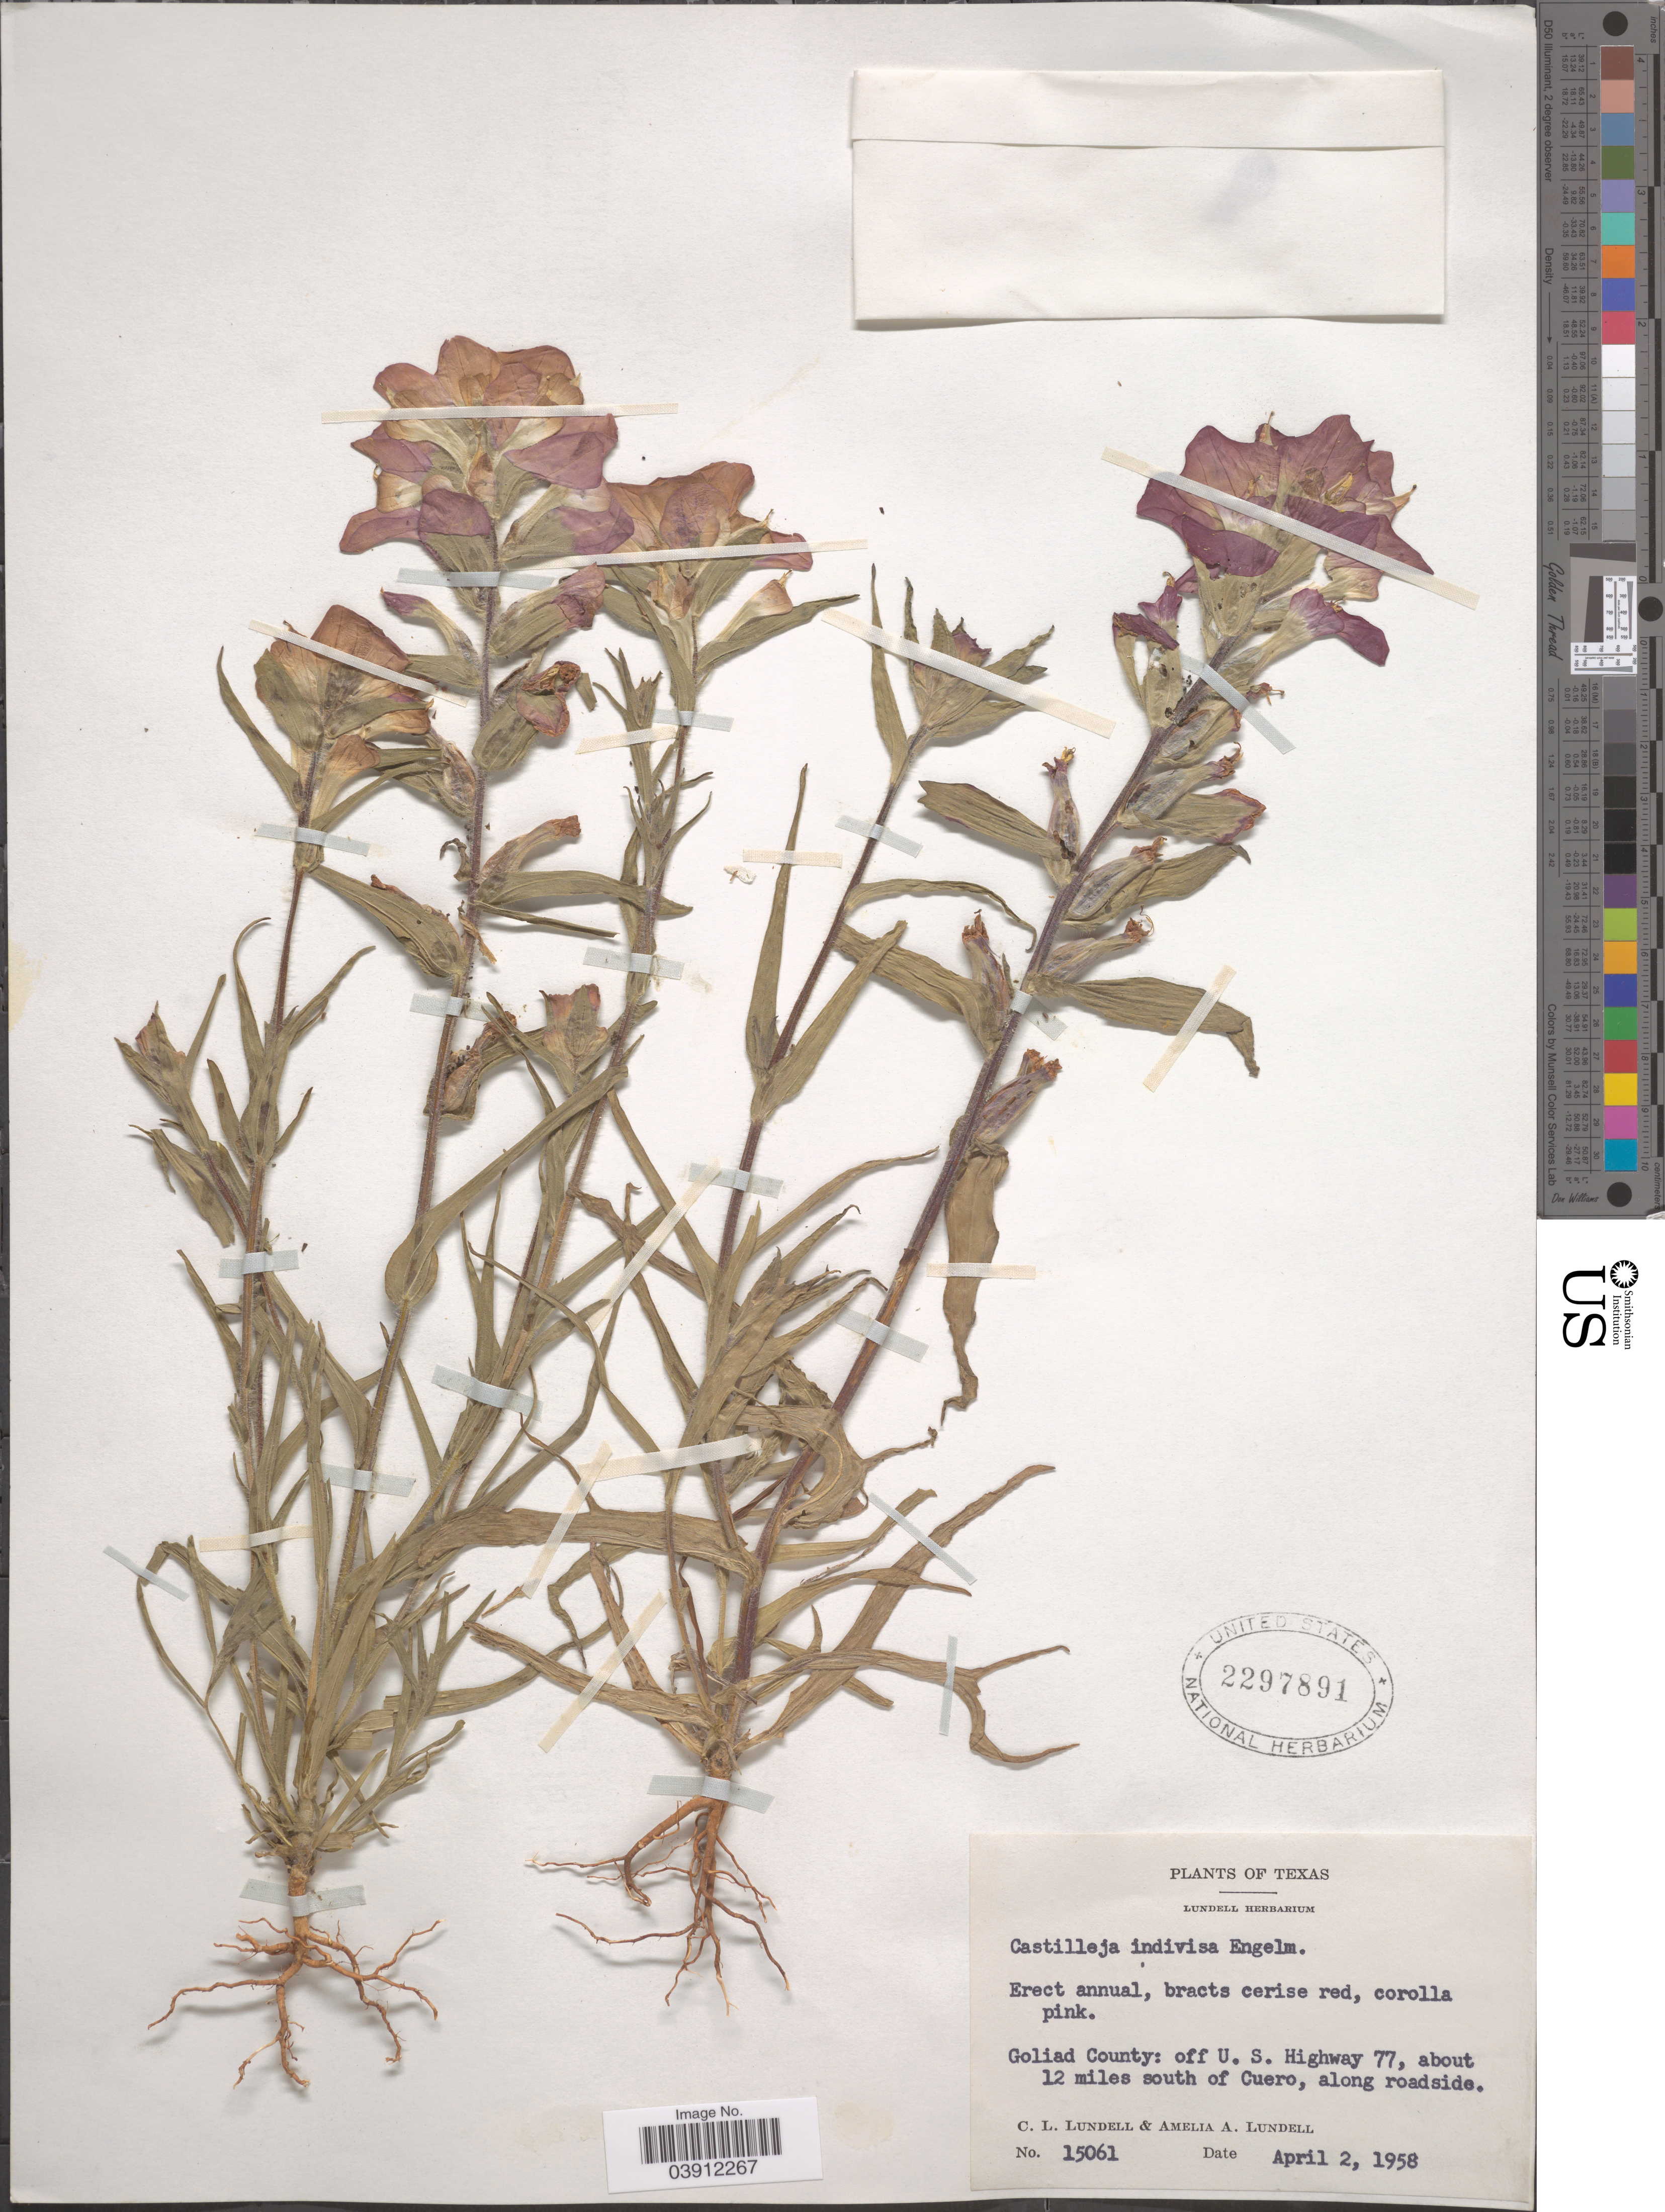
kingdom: Plantae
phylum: Tracheophyta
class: Magnoliopsida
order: Lamiales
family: Orobanchaceae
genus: Castilleja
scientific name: Castilleja indivisa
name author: Engelm. in Engelm. & A. Gray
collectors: C. L. Lundell & A. A. Lundell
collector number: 15061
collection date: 1958-04-02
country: United States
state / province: Texas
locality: Goliad County: off U. S. Highway 77, about 77 miles south of Cuero.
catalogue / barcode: US 2297891